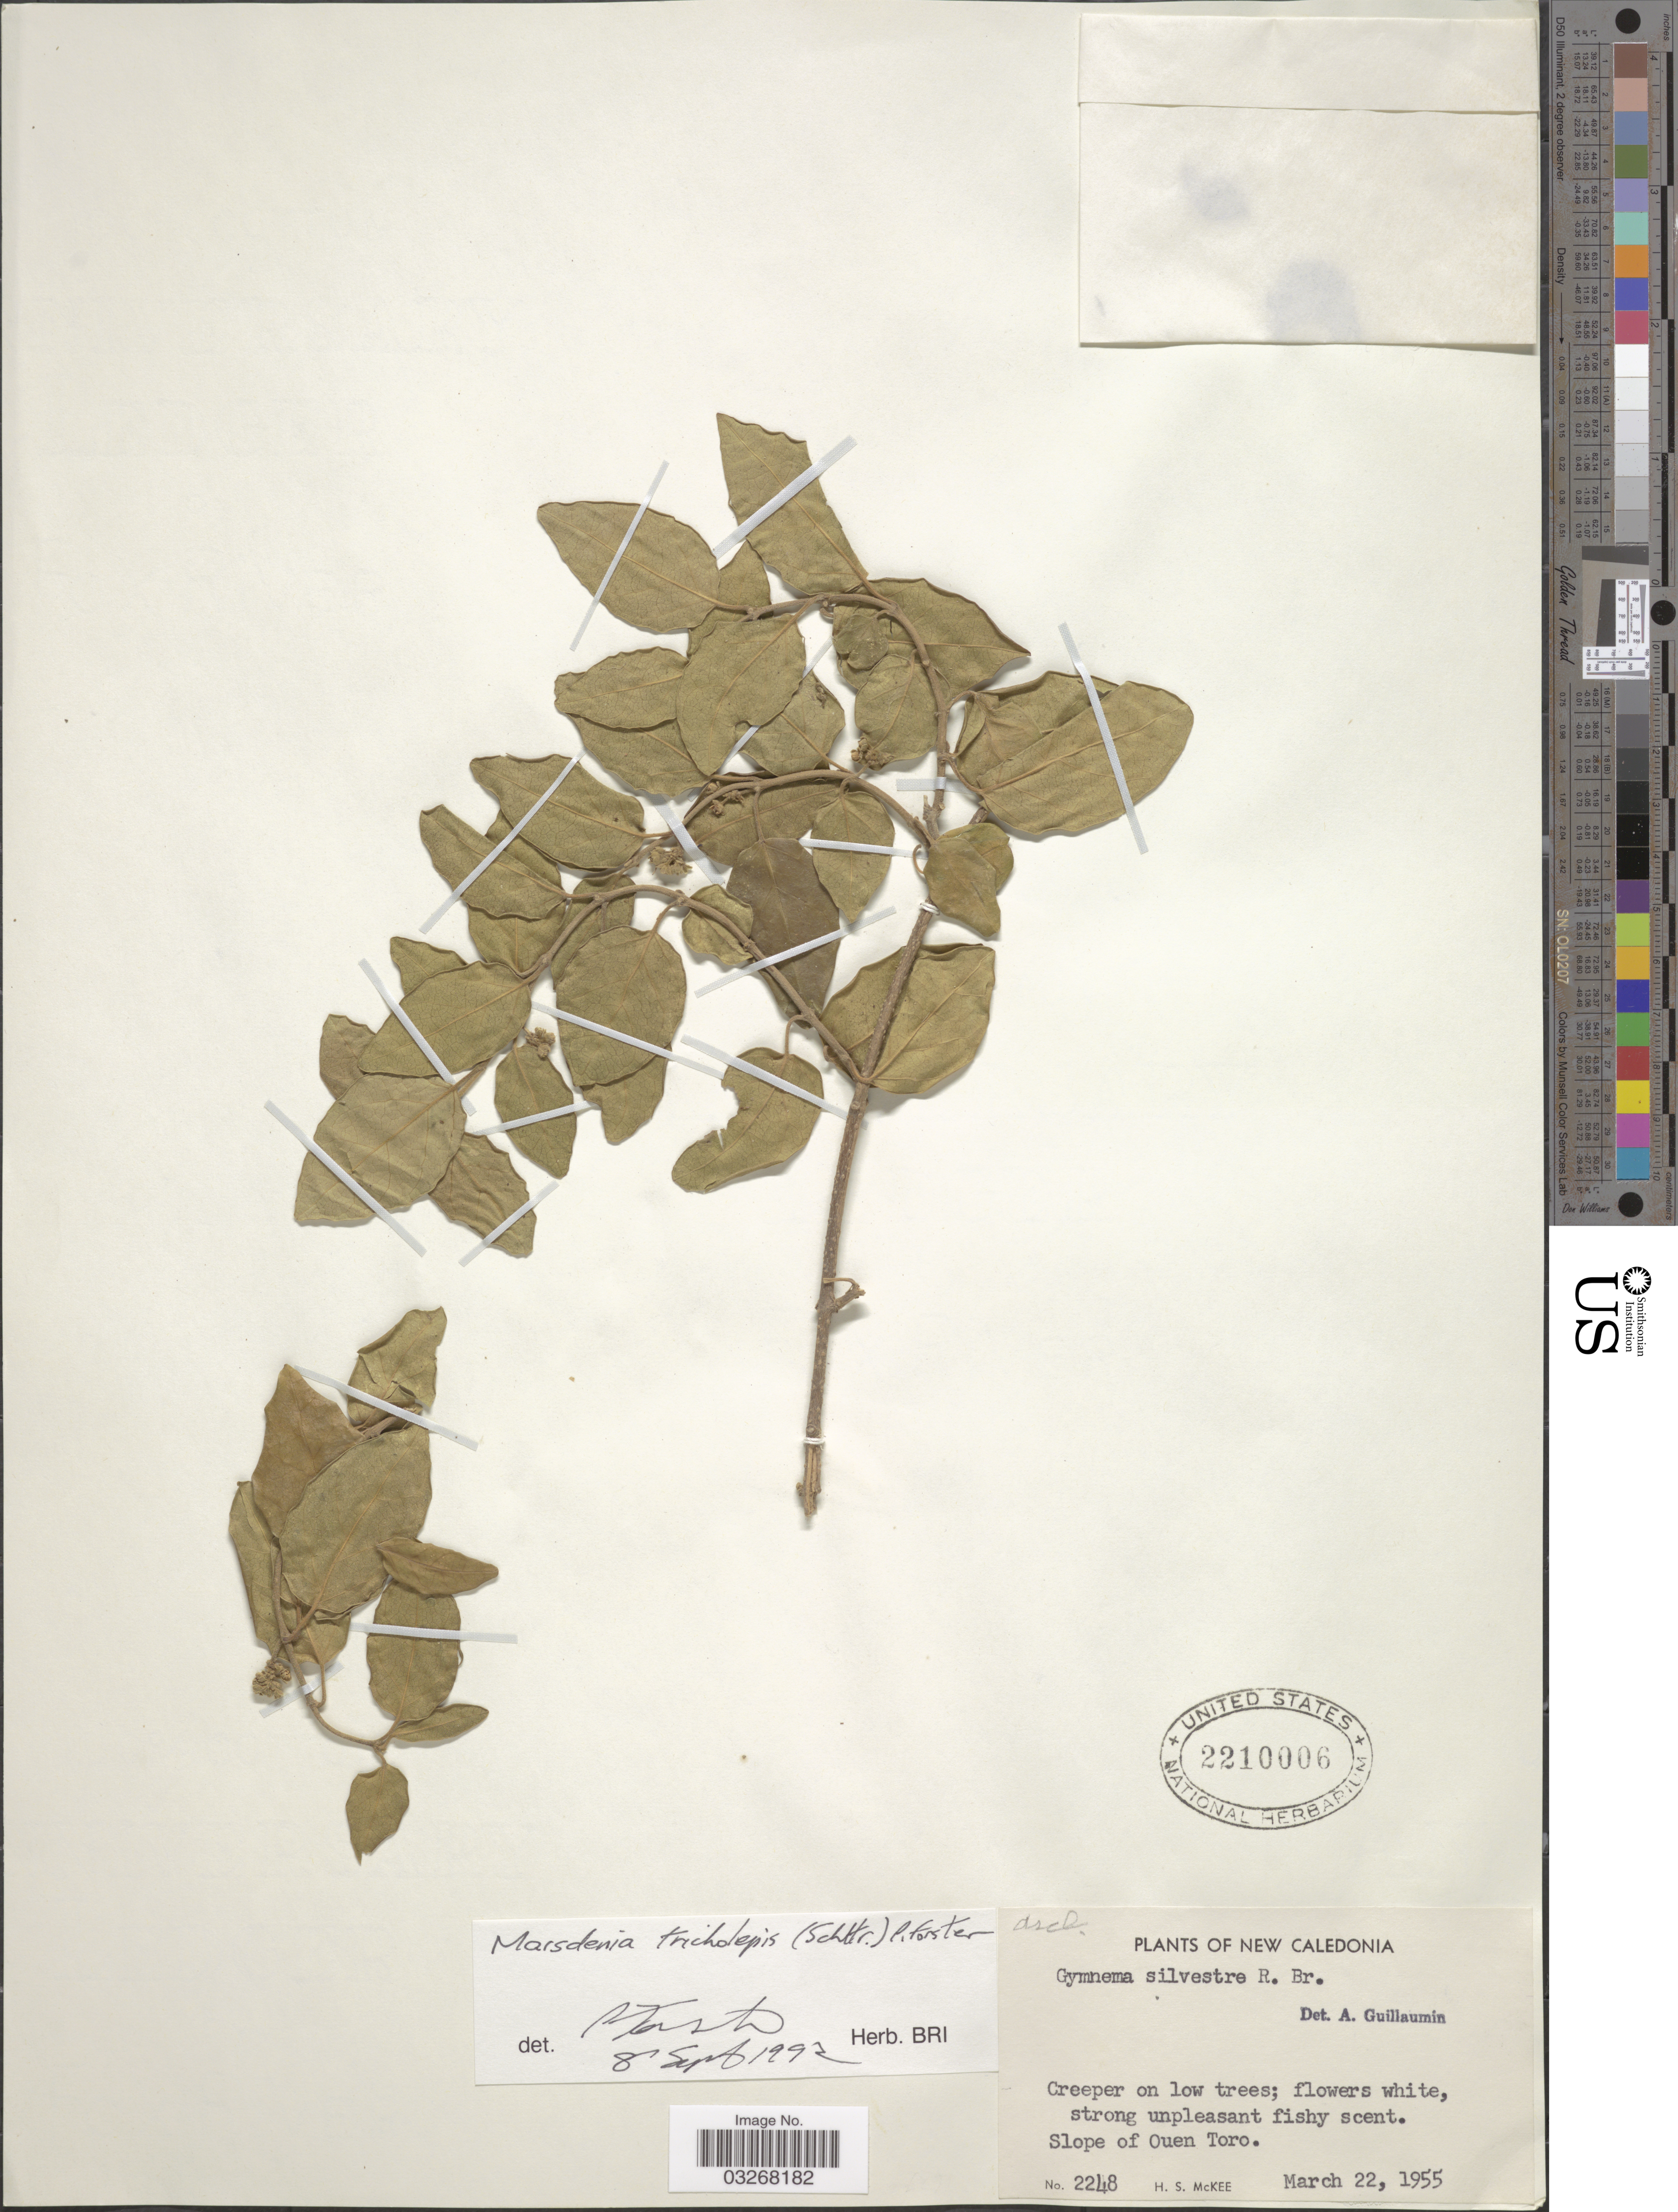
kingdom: Plantae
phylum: Tracheophyta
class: Magnoliopsida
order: Gentianales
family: Apocynaceae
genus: Marsdenia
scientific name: Marsdenia tricholepis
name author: (Schltr.) P.I. Forst.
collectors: H. S. McKee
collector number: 2248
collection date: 1955-03-22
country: New Caledonia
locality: Slope of Ouen Toro.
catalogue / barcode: US 2210006